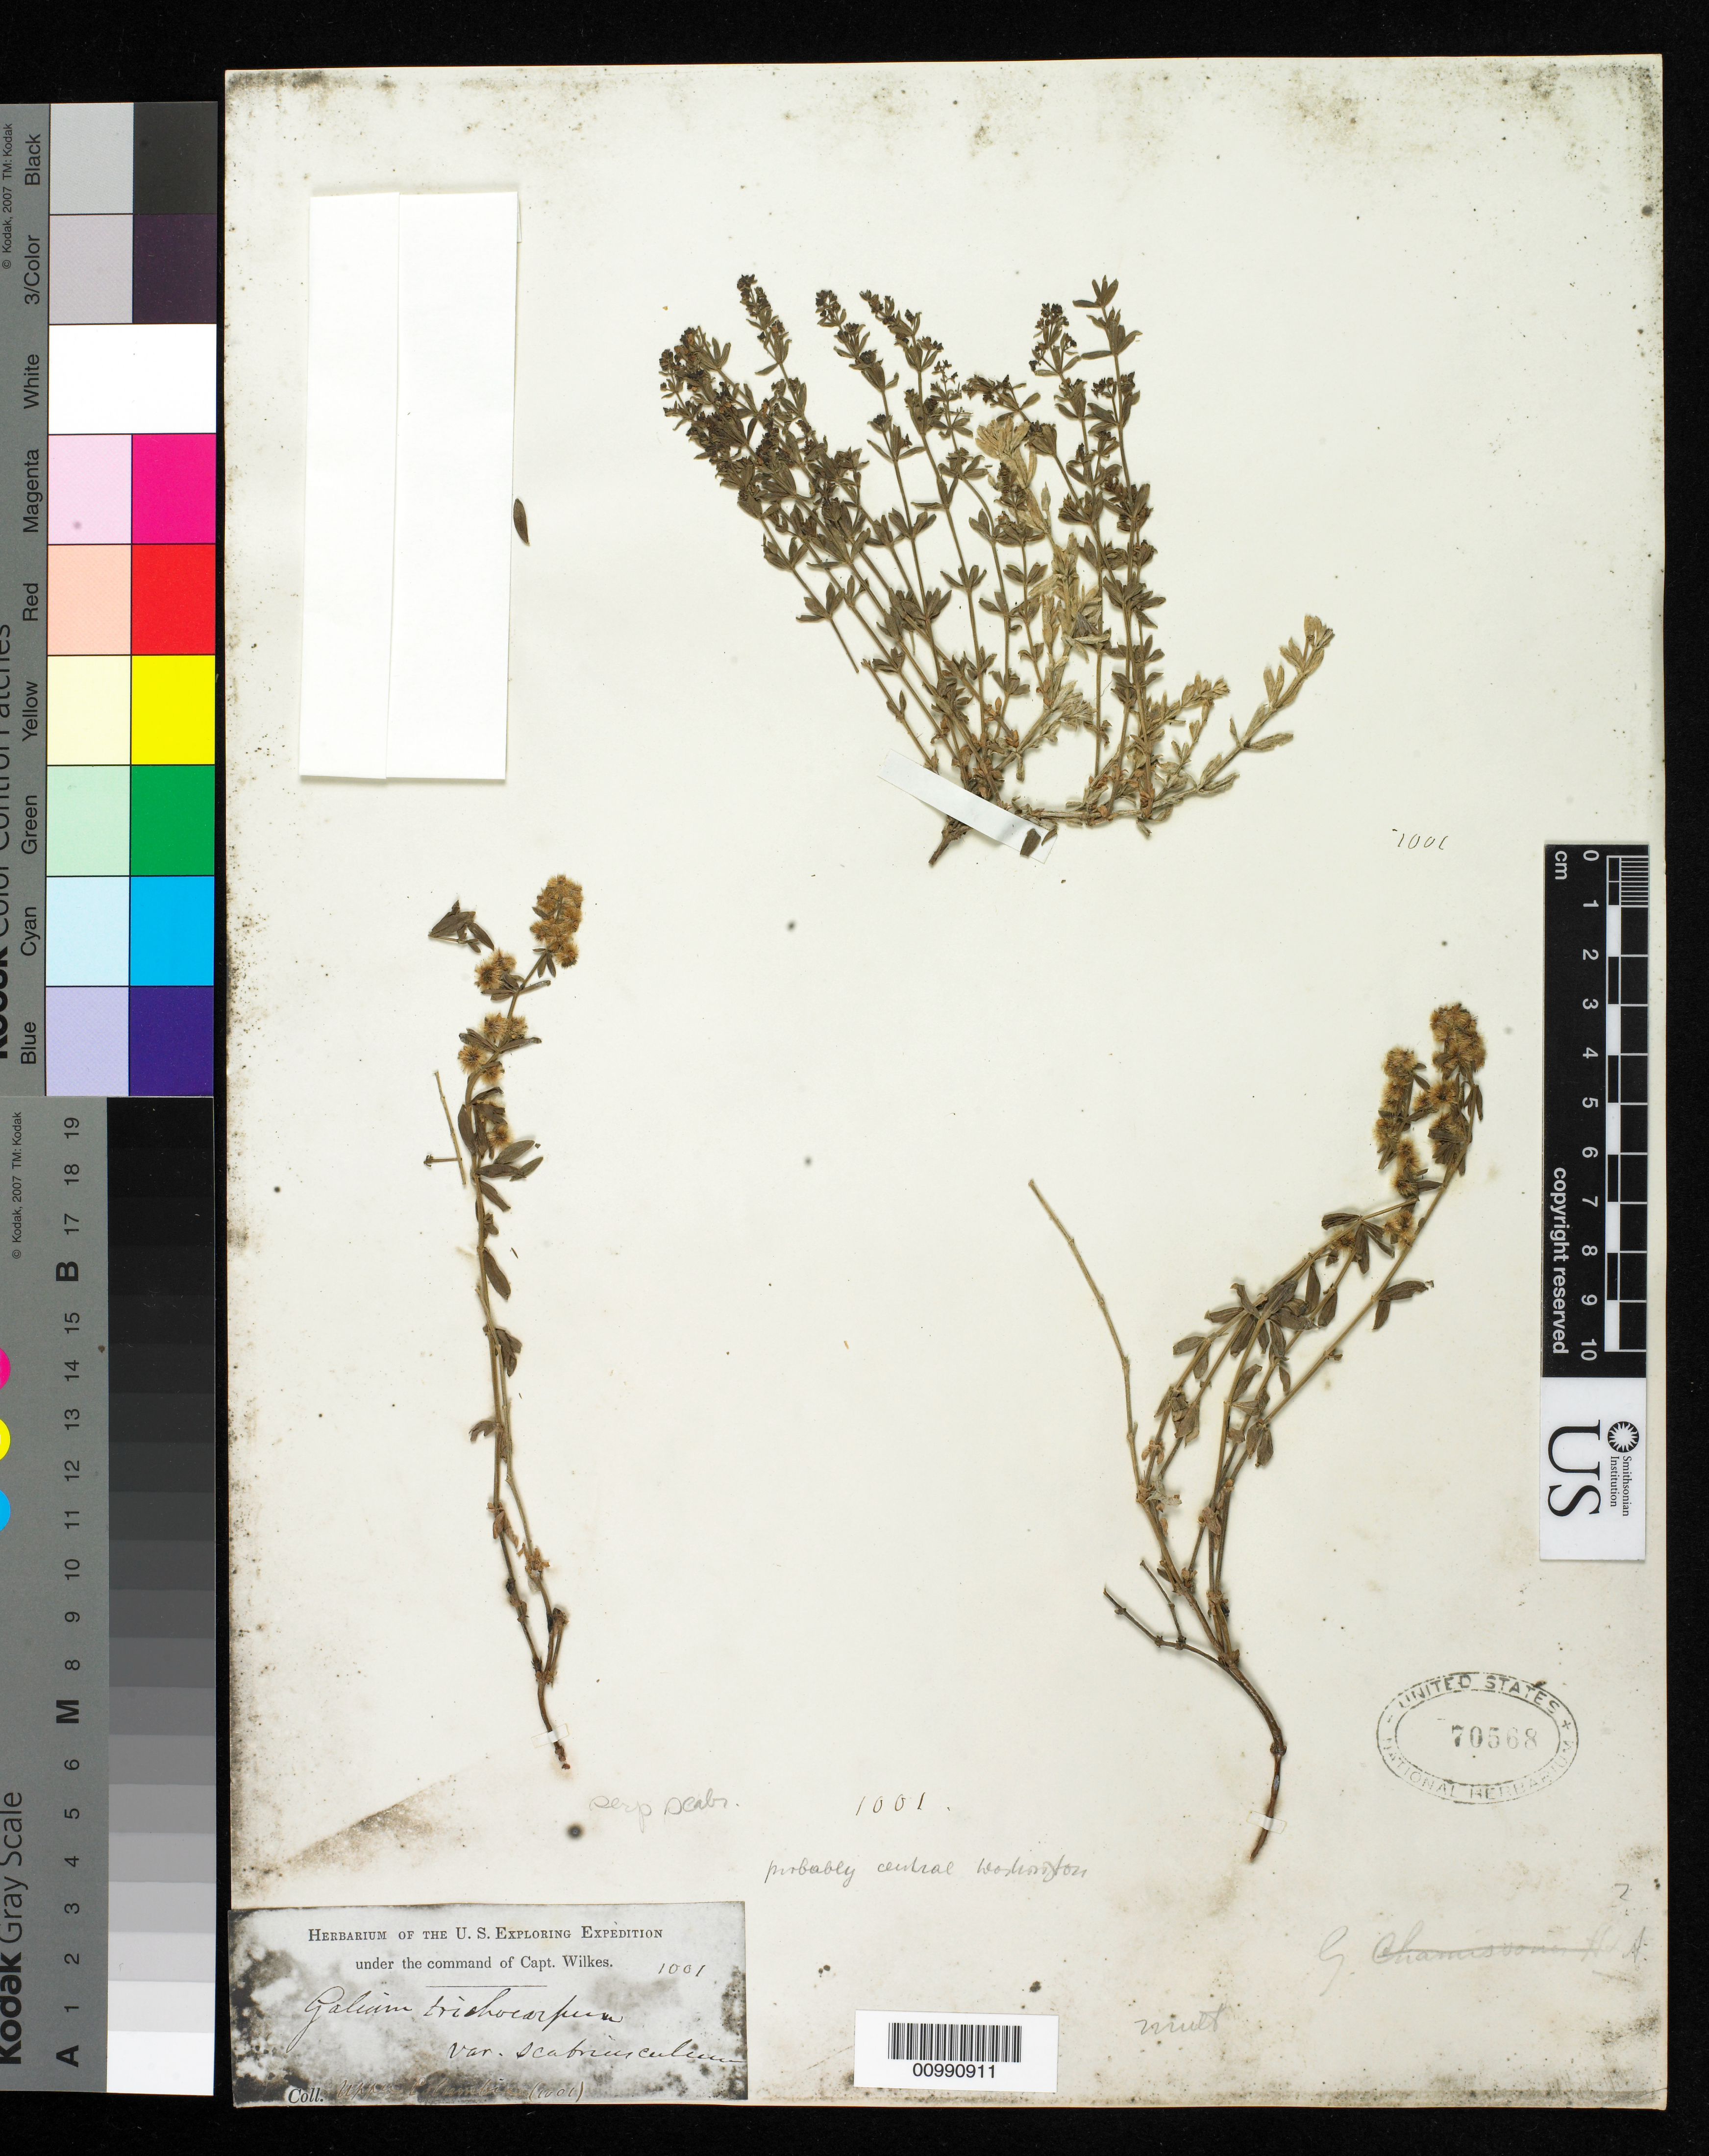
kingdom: Plantae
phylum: Tracheophyta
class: Magnoliopsida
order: Gentianales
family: Rubiaceae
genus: Galium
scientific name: Galium serpenticum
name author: Dempster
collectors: Wilkes Explor. Exped.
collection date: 1838/1842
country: United States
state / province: Washington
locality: Upper Columbia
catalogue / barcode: US 70568